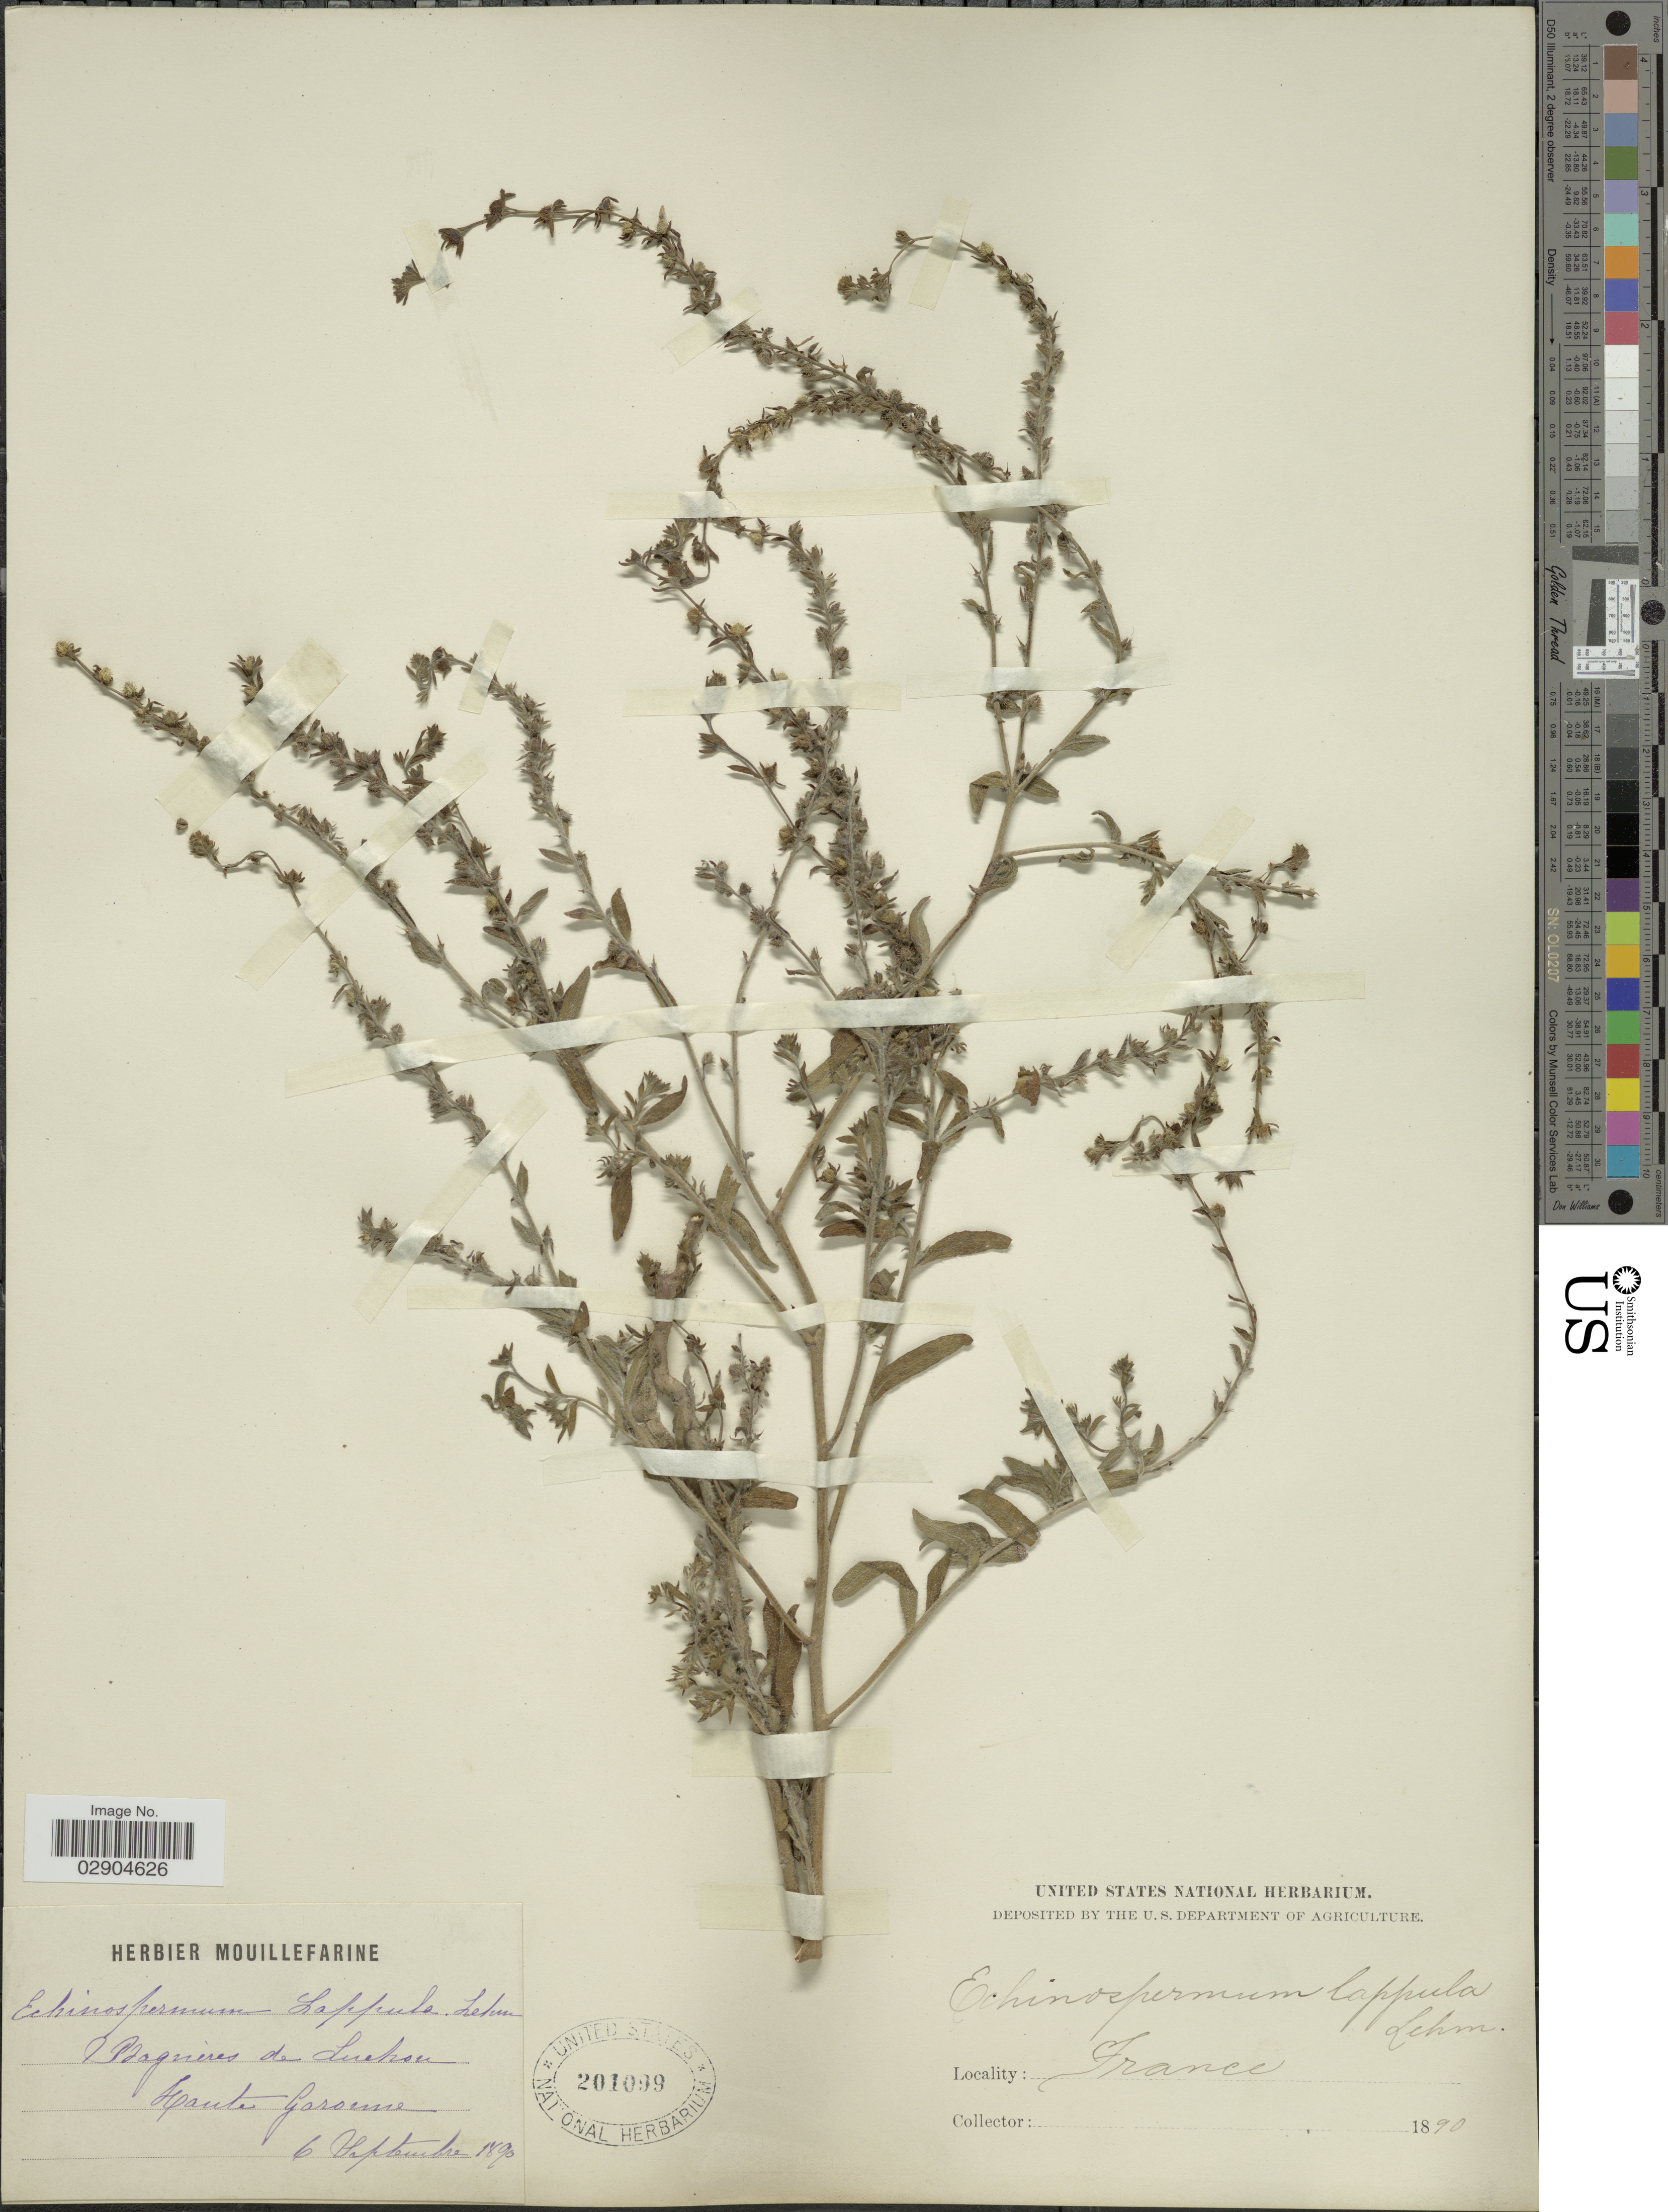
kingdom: Plantae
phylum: Tracheophyta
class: Magnoliopsida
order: Boraginales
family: Boraginaceae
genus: Lappula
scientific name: Lappula lappula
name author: H. Karst.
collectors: ex herb. Mouillefarine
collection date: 1890-09-06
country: France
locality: Bagrieres de Luehou. Haute Garome.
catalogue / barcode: US 201099